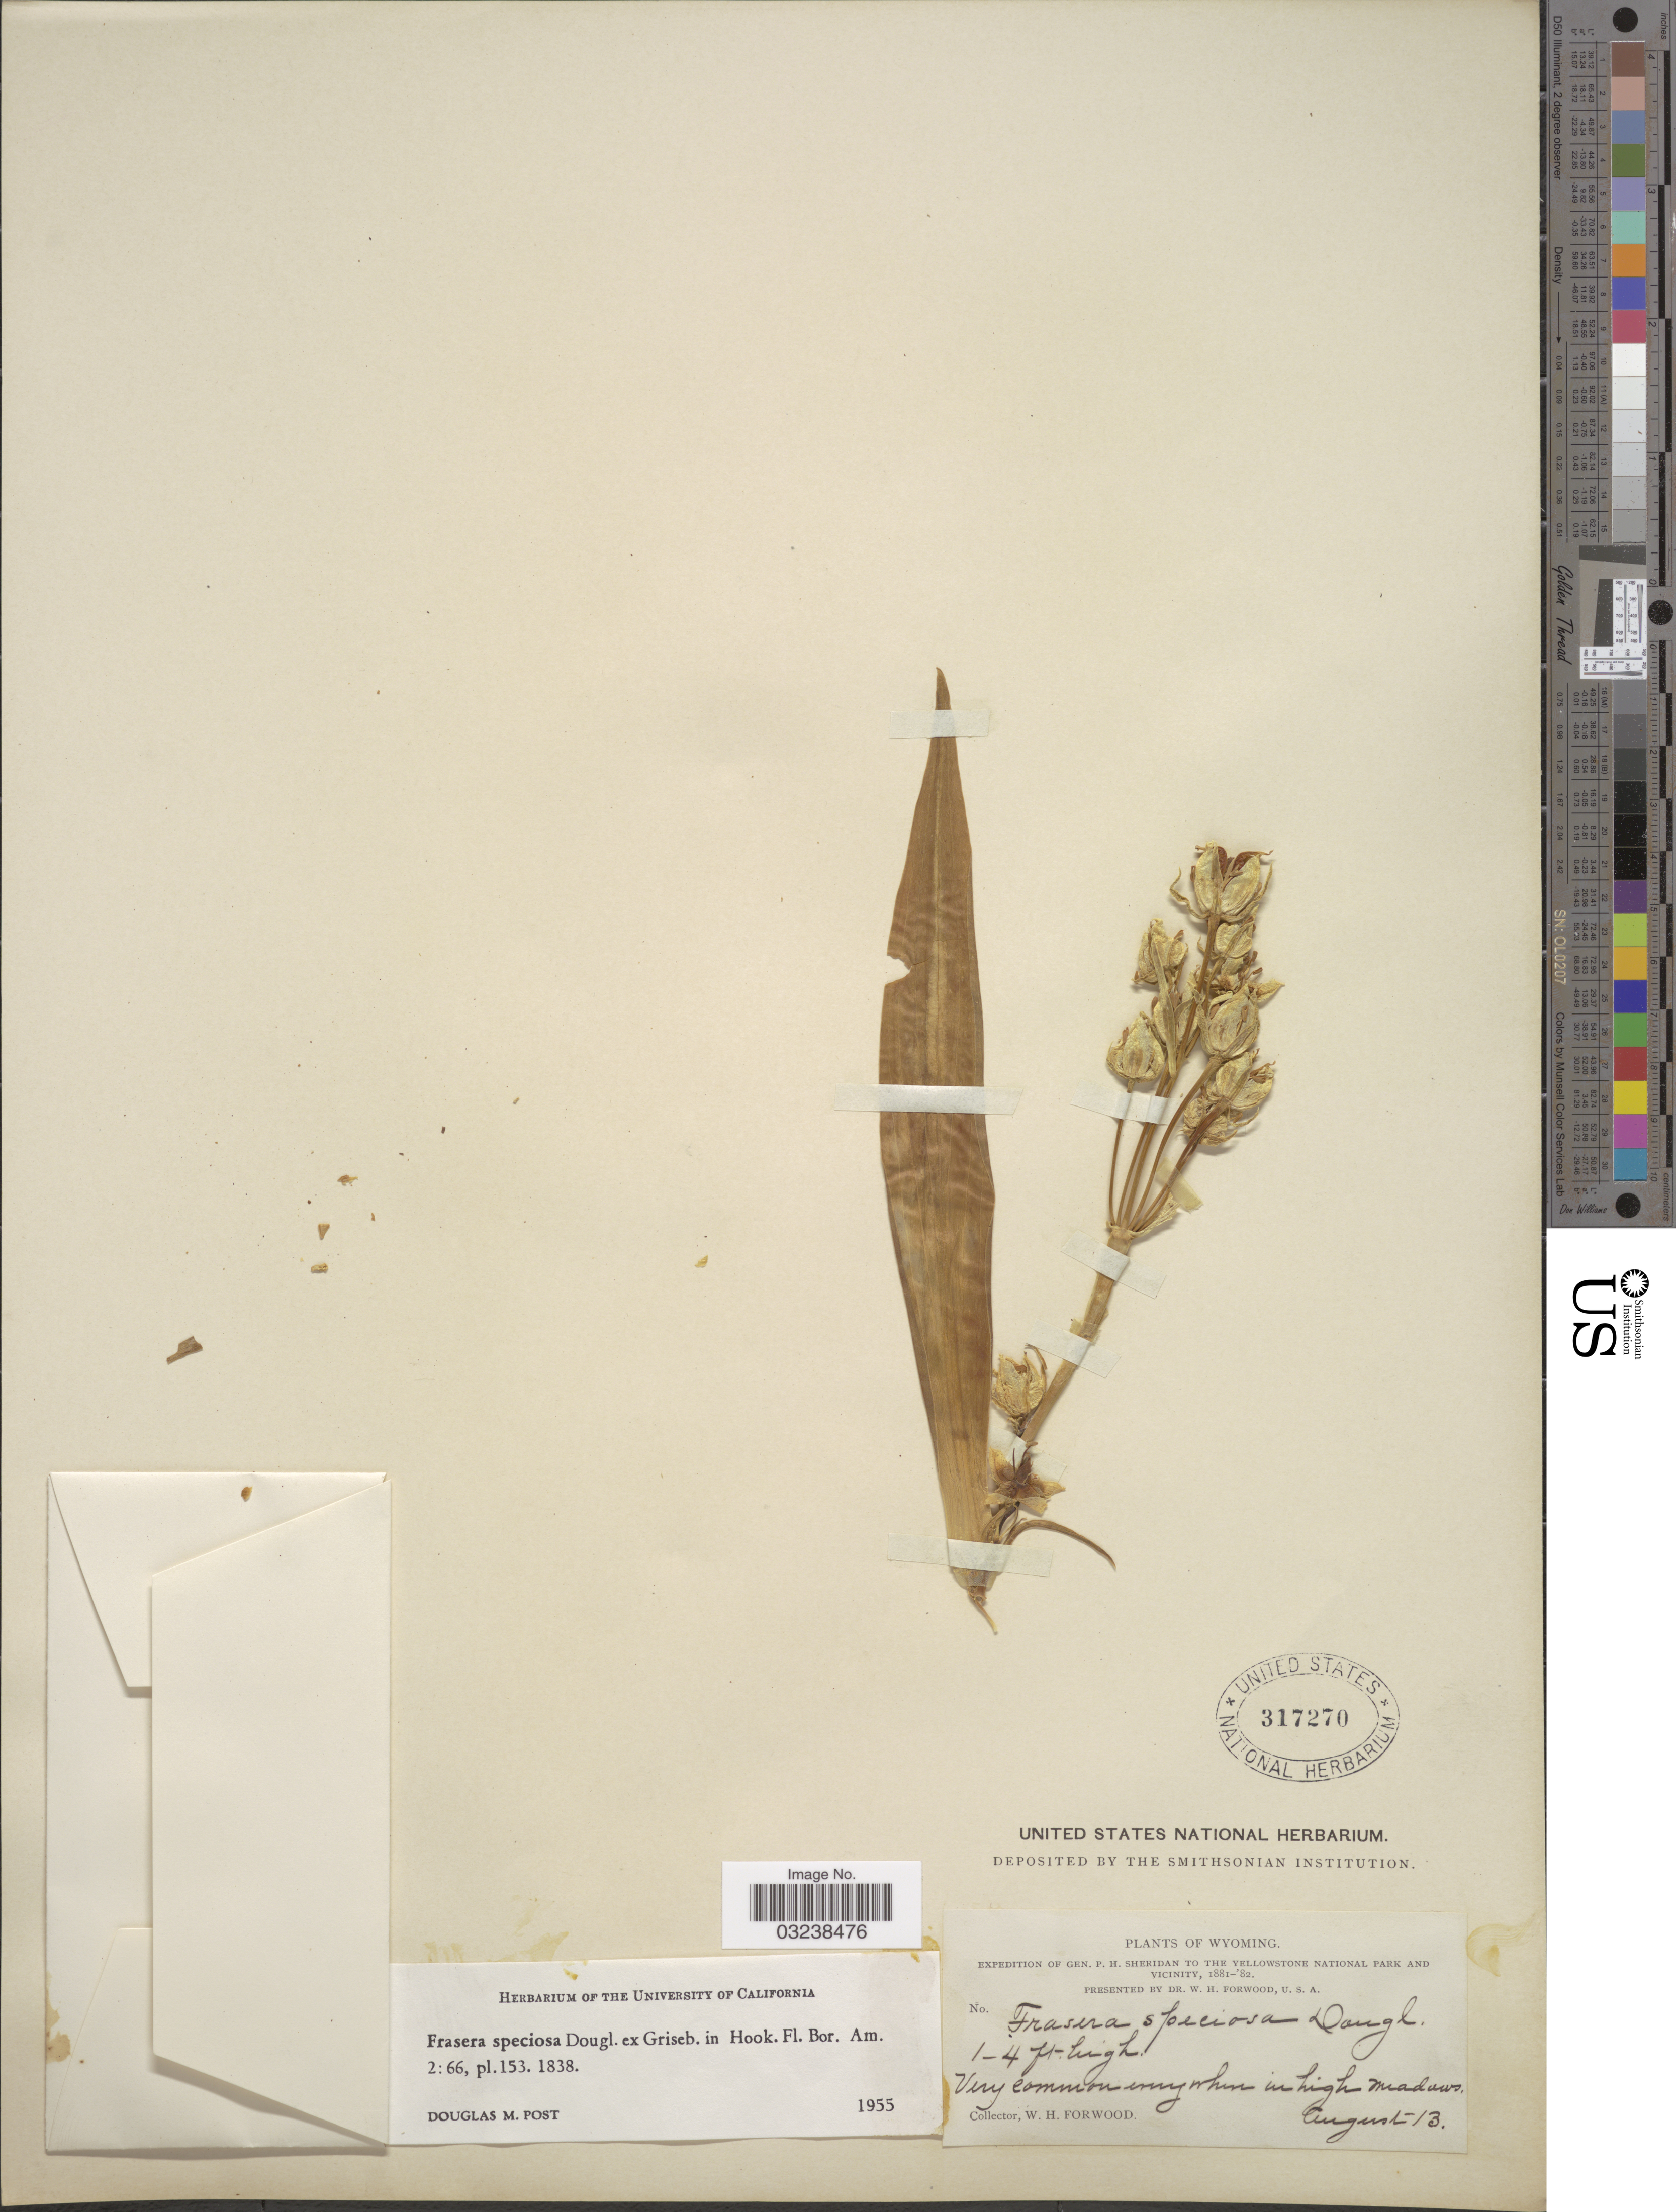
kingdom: Plantae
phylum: Tracheophyta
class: Magnoliopsida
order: Gentianales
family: Gentianaceae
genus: Swertia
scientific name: Swertia radiata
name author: (Kellogg) Kuntze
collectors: W. Forwood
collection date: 1881-08-13/1882-08-13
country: United States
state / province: Wyoming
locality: The Yellowstone National Park and Vicinity.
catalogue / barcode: US 317270